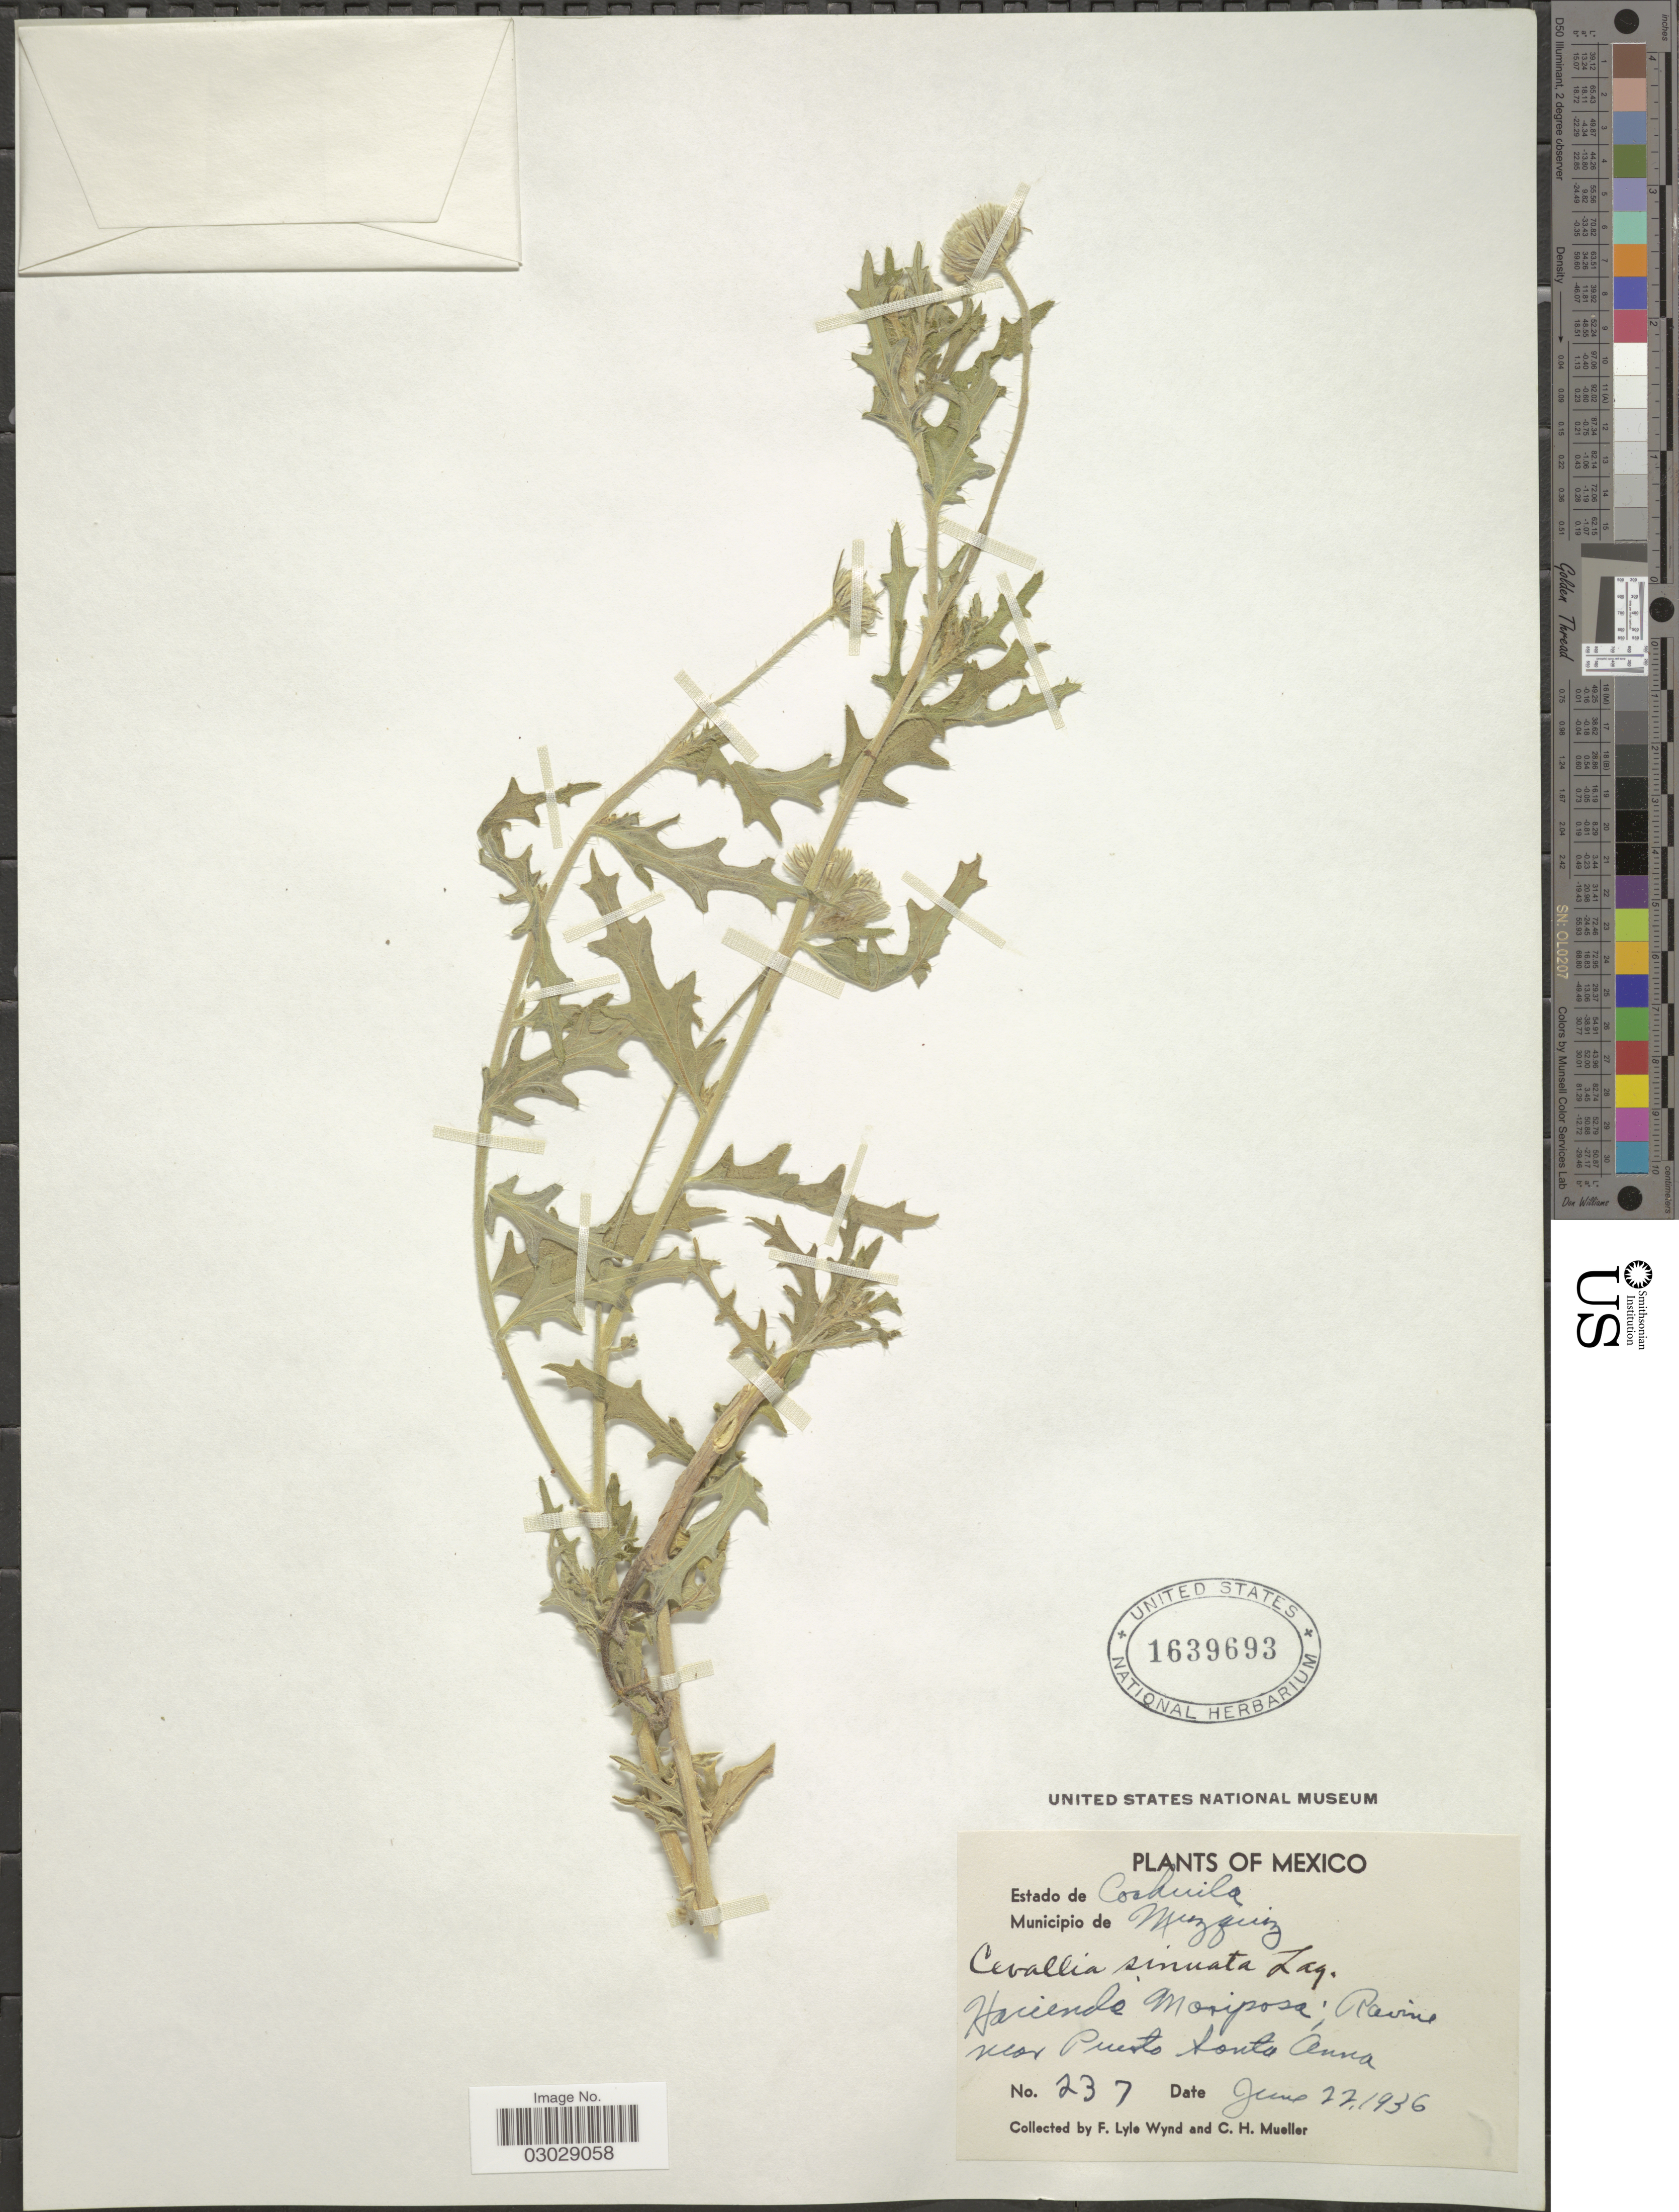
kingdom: Plantae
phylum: Tracheophyta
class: Magnoliopsida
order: Cornales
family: Loasaceae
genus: Cevallia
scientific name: Cevallia sinuata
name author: Lag.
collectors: F. L. Wynd & C. H. Mueller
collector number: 237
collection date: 1936-06-22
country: Mexico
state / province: Coahuila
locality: Municipio de Muzquiz. Hacienda Mariposa; Ravine near Puerto Santa Anna.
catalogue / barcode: US 1639693